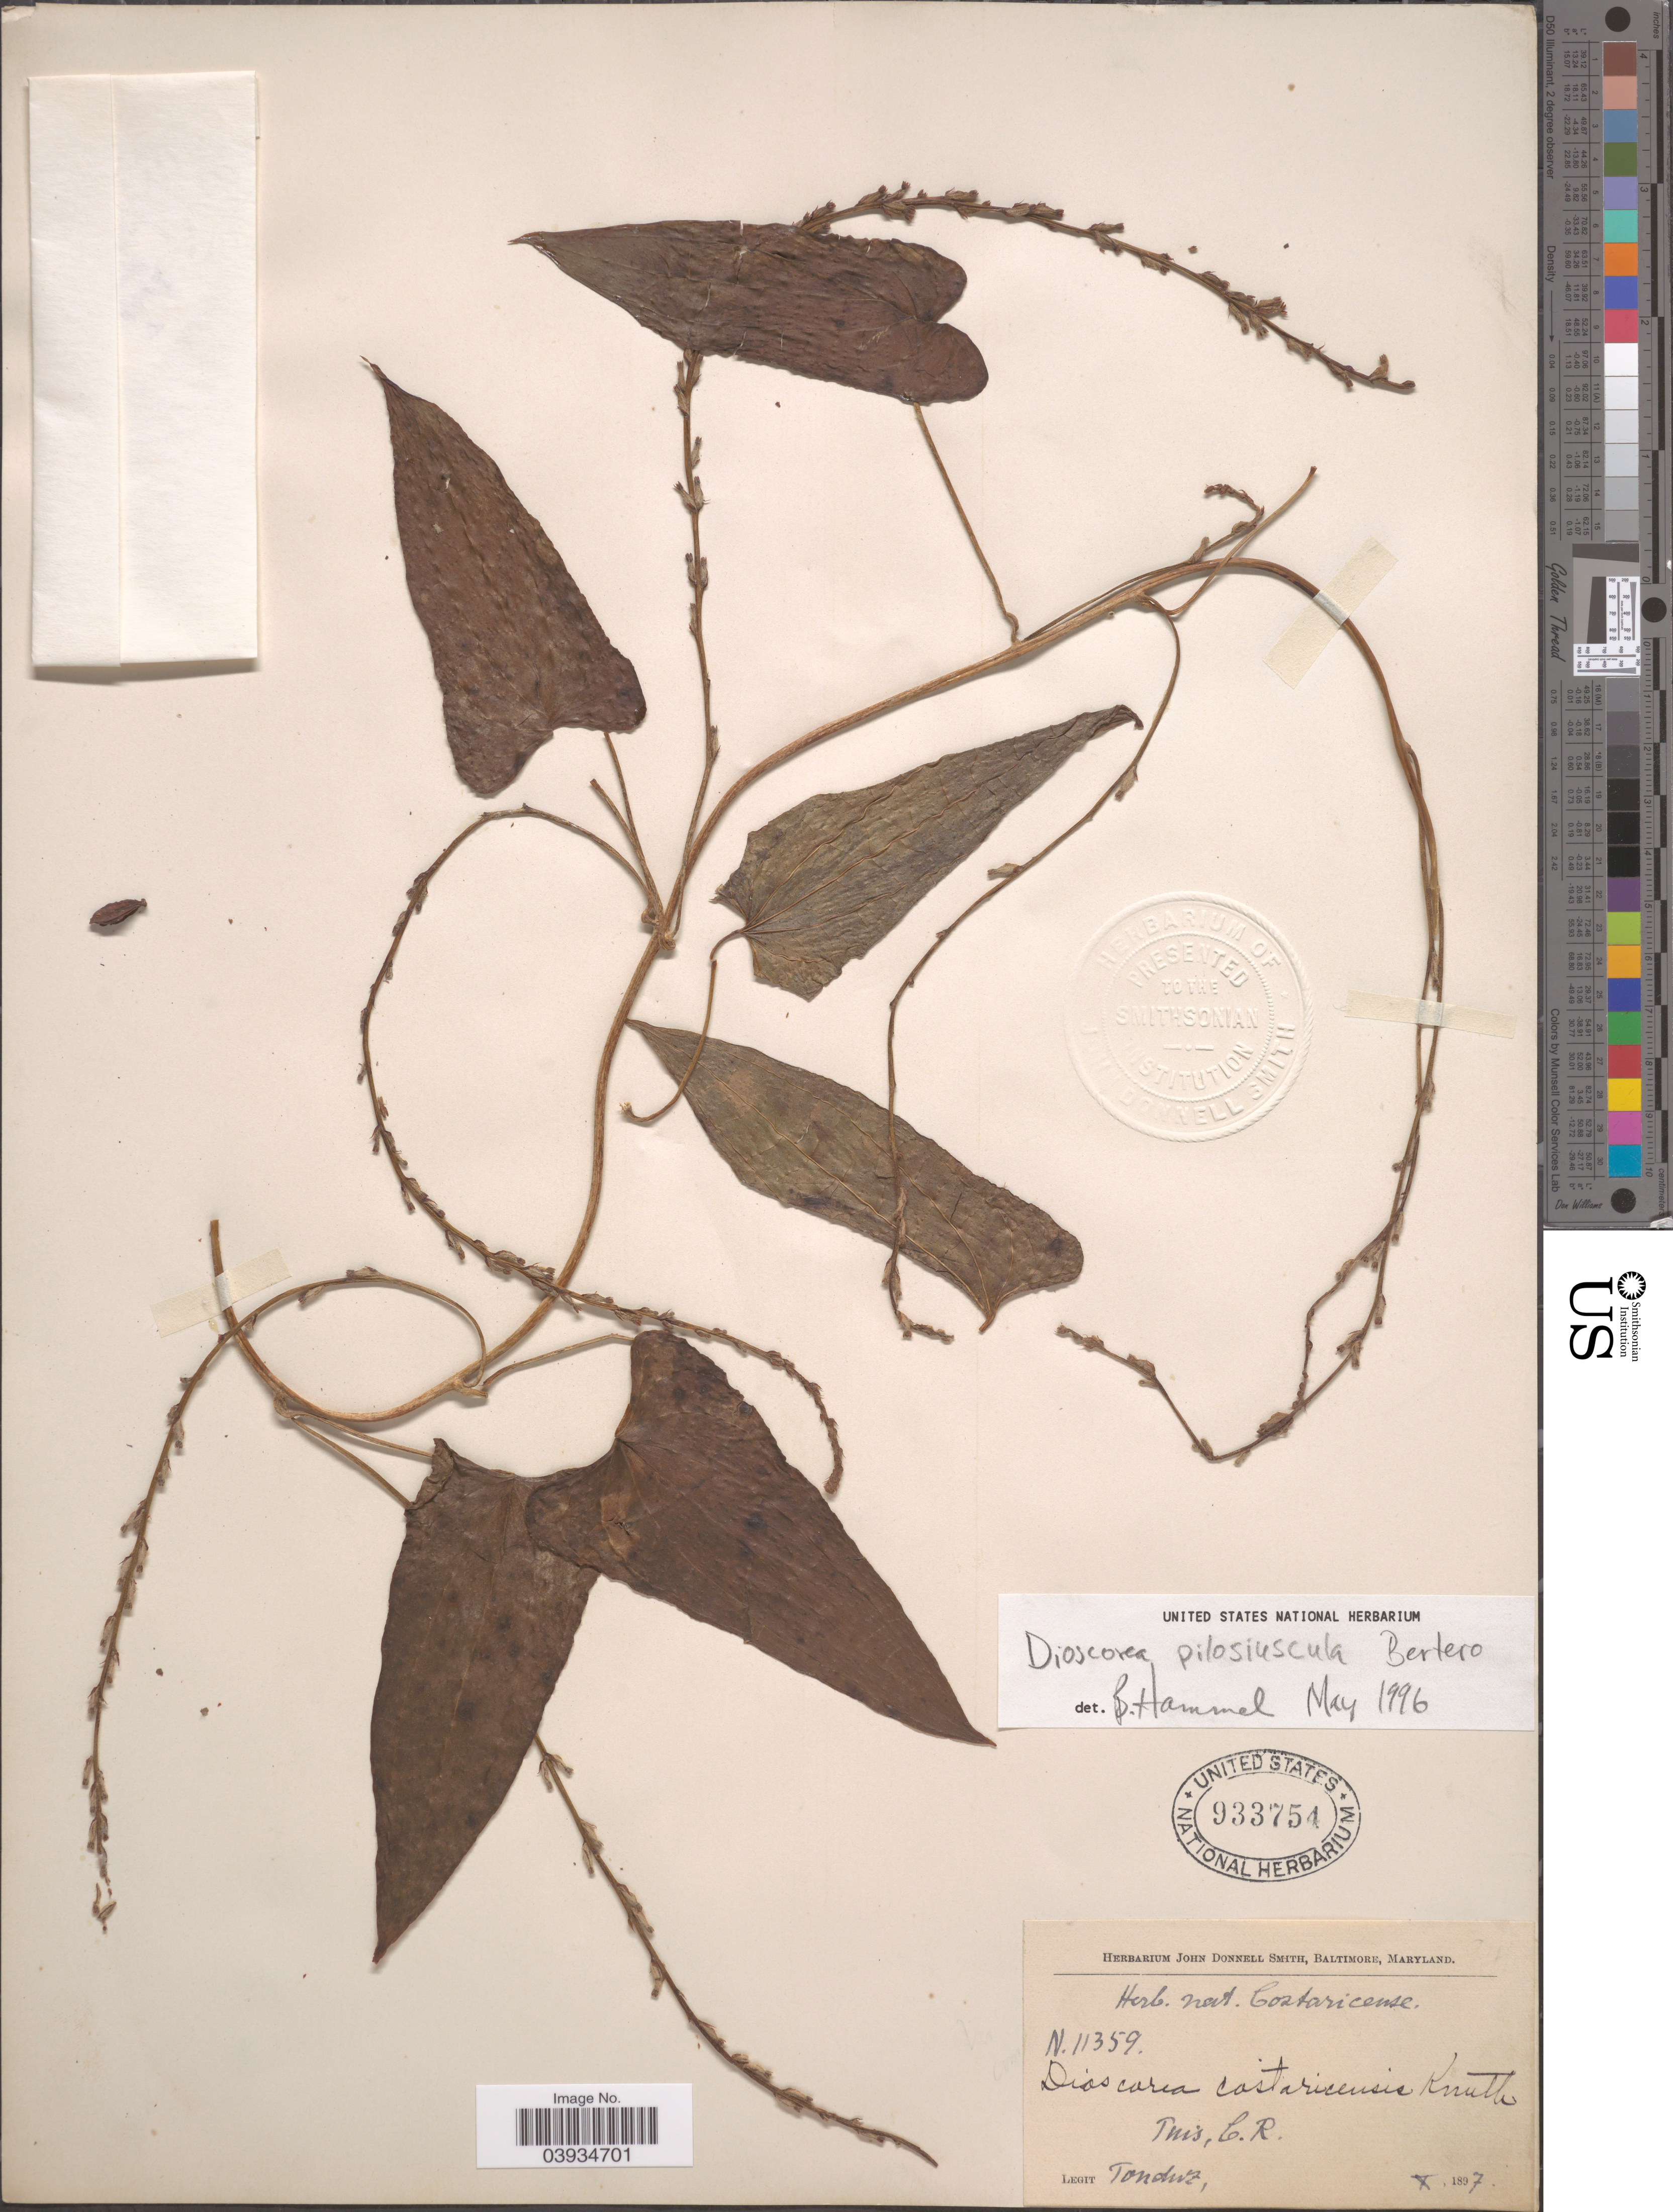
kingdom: Plantae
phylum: Tracheophyta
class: Liliopsida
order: Dioscoreales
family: Dioscoreaceae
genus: Dioscorea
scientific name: Dioscorea pilosiuscula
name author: Bertero ex Spreng.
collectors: Tonduz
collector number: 11359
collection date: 1897-10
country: Costa Rica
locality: Tuis.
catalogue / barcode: US 933754